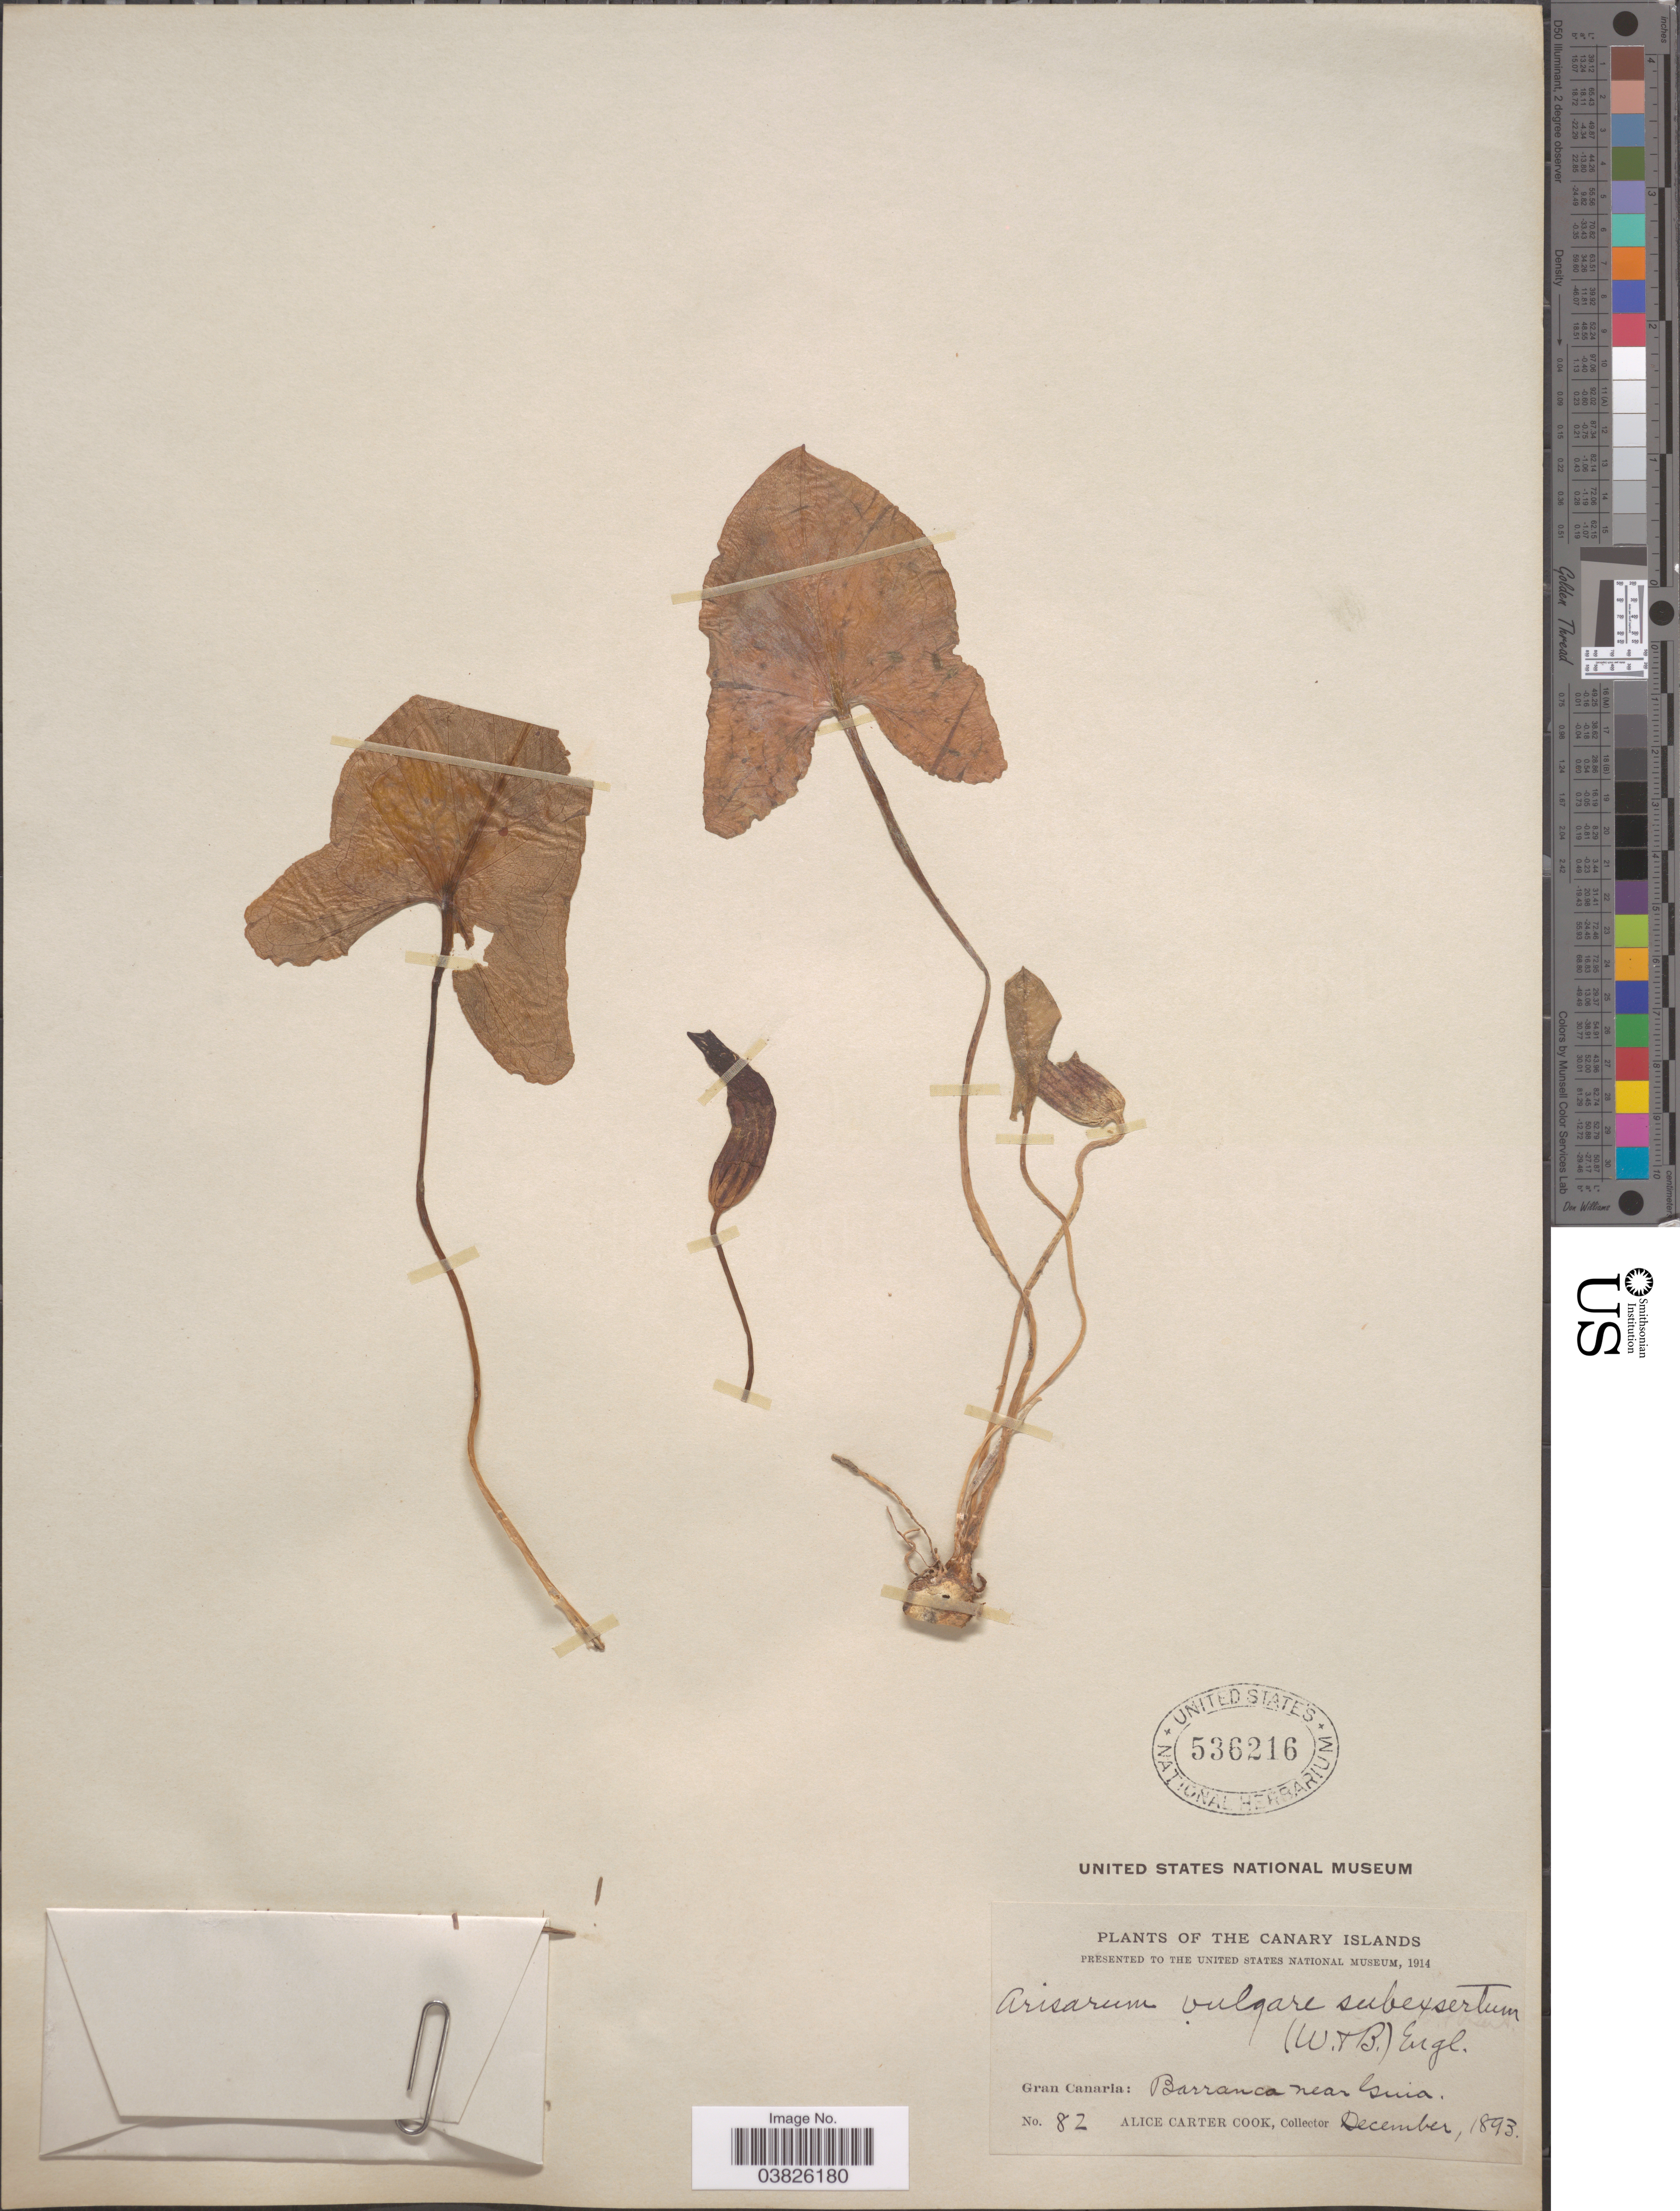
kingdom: Plantae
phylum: Tracheophyta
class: Liliopsida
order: Alismatales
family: Araceae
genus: Arisarum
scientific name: Arisarum vulgare subsp. subexertum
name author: (Webb & Berthel.) G. Kunkel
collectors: Alice C. Cook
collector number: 82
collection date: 1893-12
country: Spain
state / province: Canarias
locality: The Canary Islands. Gran Canaria: Barranca near Guia.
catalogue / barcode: US 536216